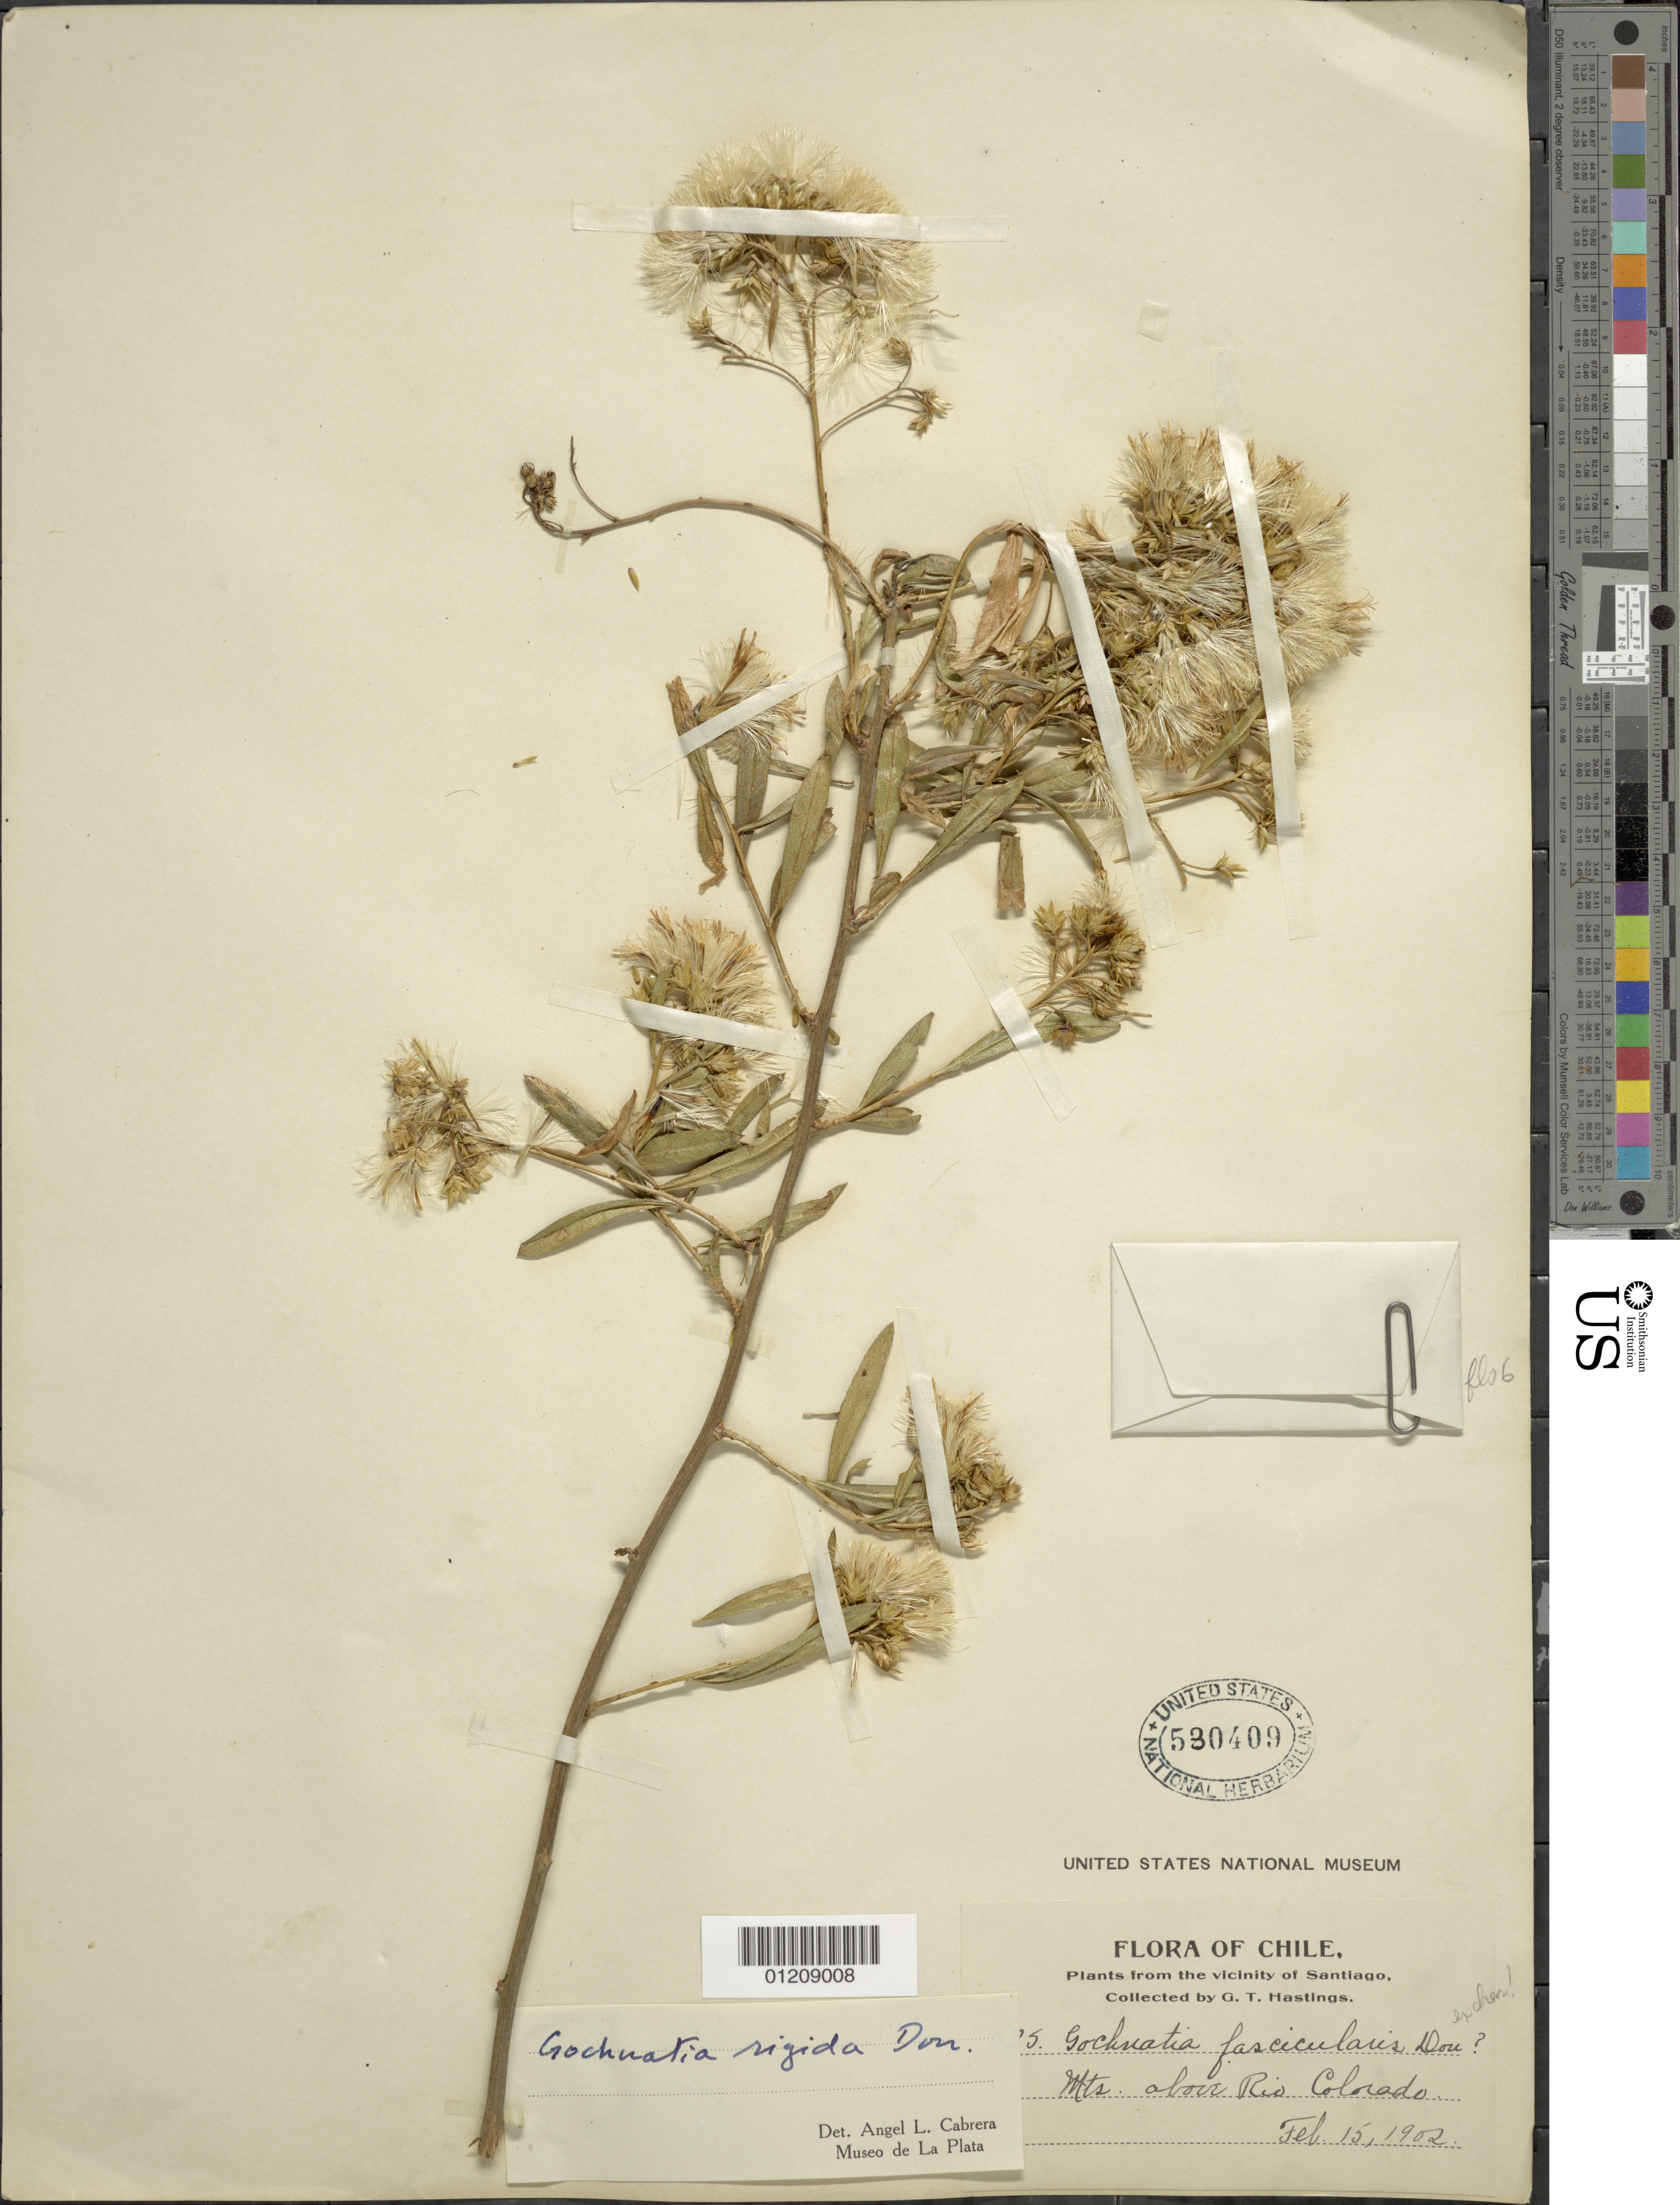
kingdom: Plantae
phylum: Tracheophyta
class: Magnoliopsida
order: Asterales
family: Asteraceae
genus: Pentaphorus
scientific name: Pentaphorus foliolosus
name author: D. Don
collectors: G. Hastings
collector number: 525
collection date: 1902-02-15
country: Chile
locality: Mts. Above Rio Colorado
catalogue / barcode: US 580409